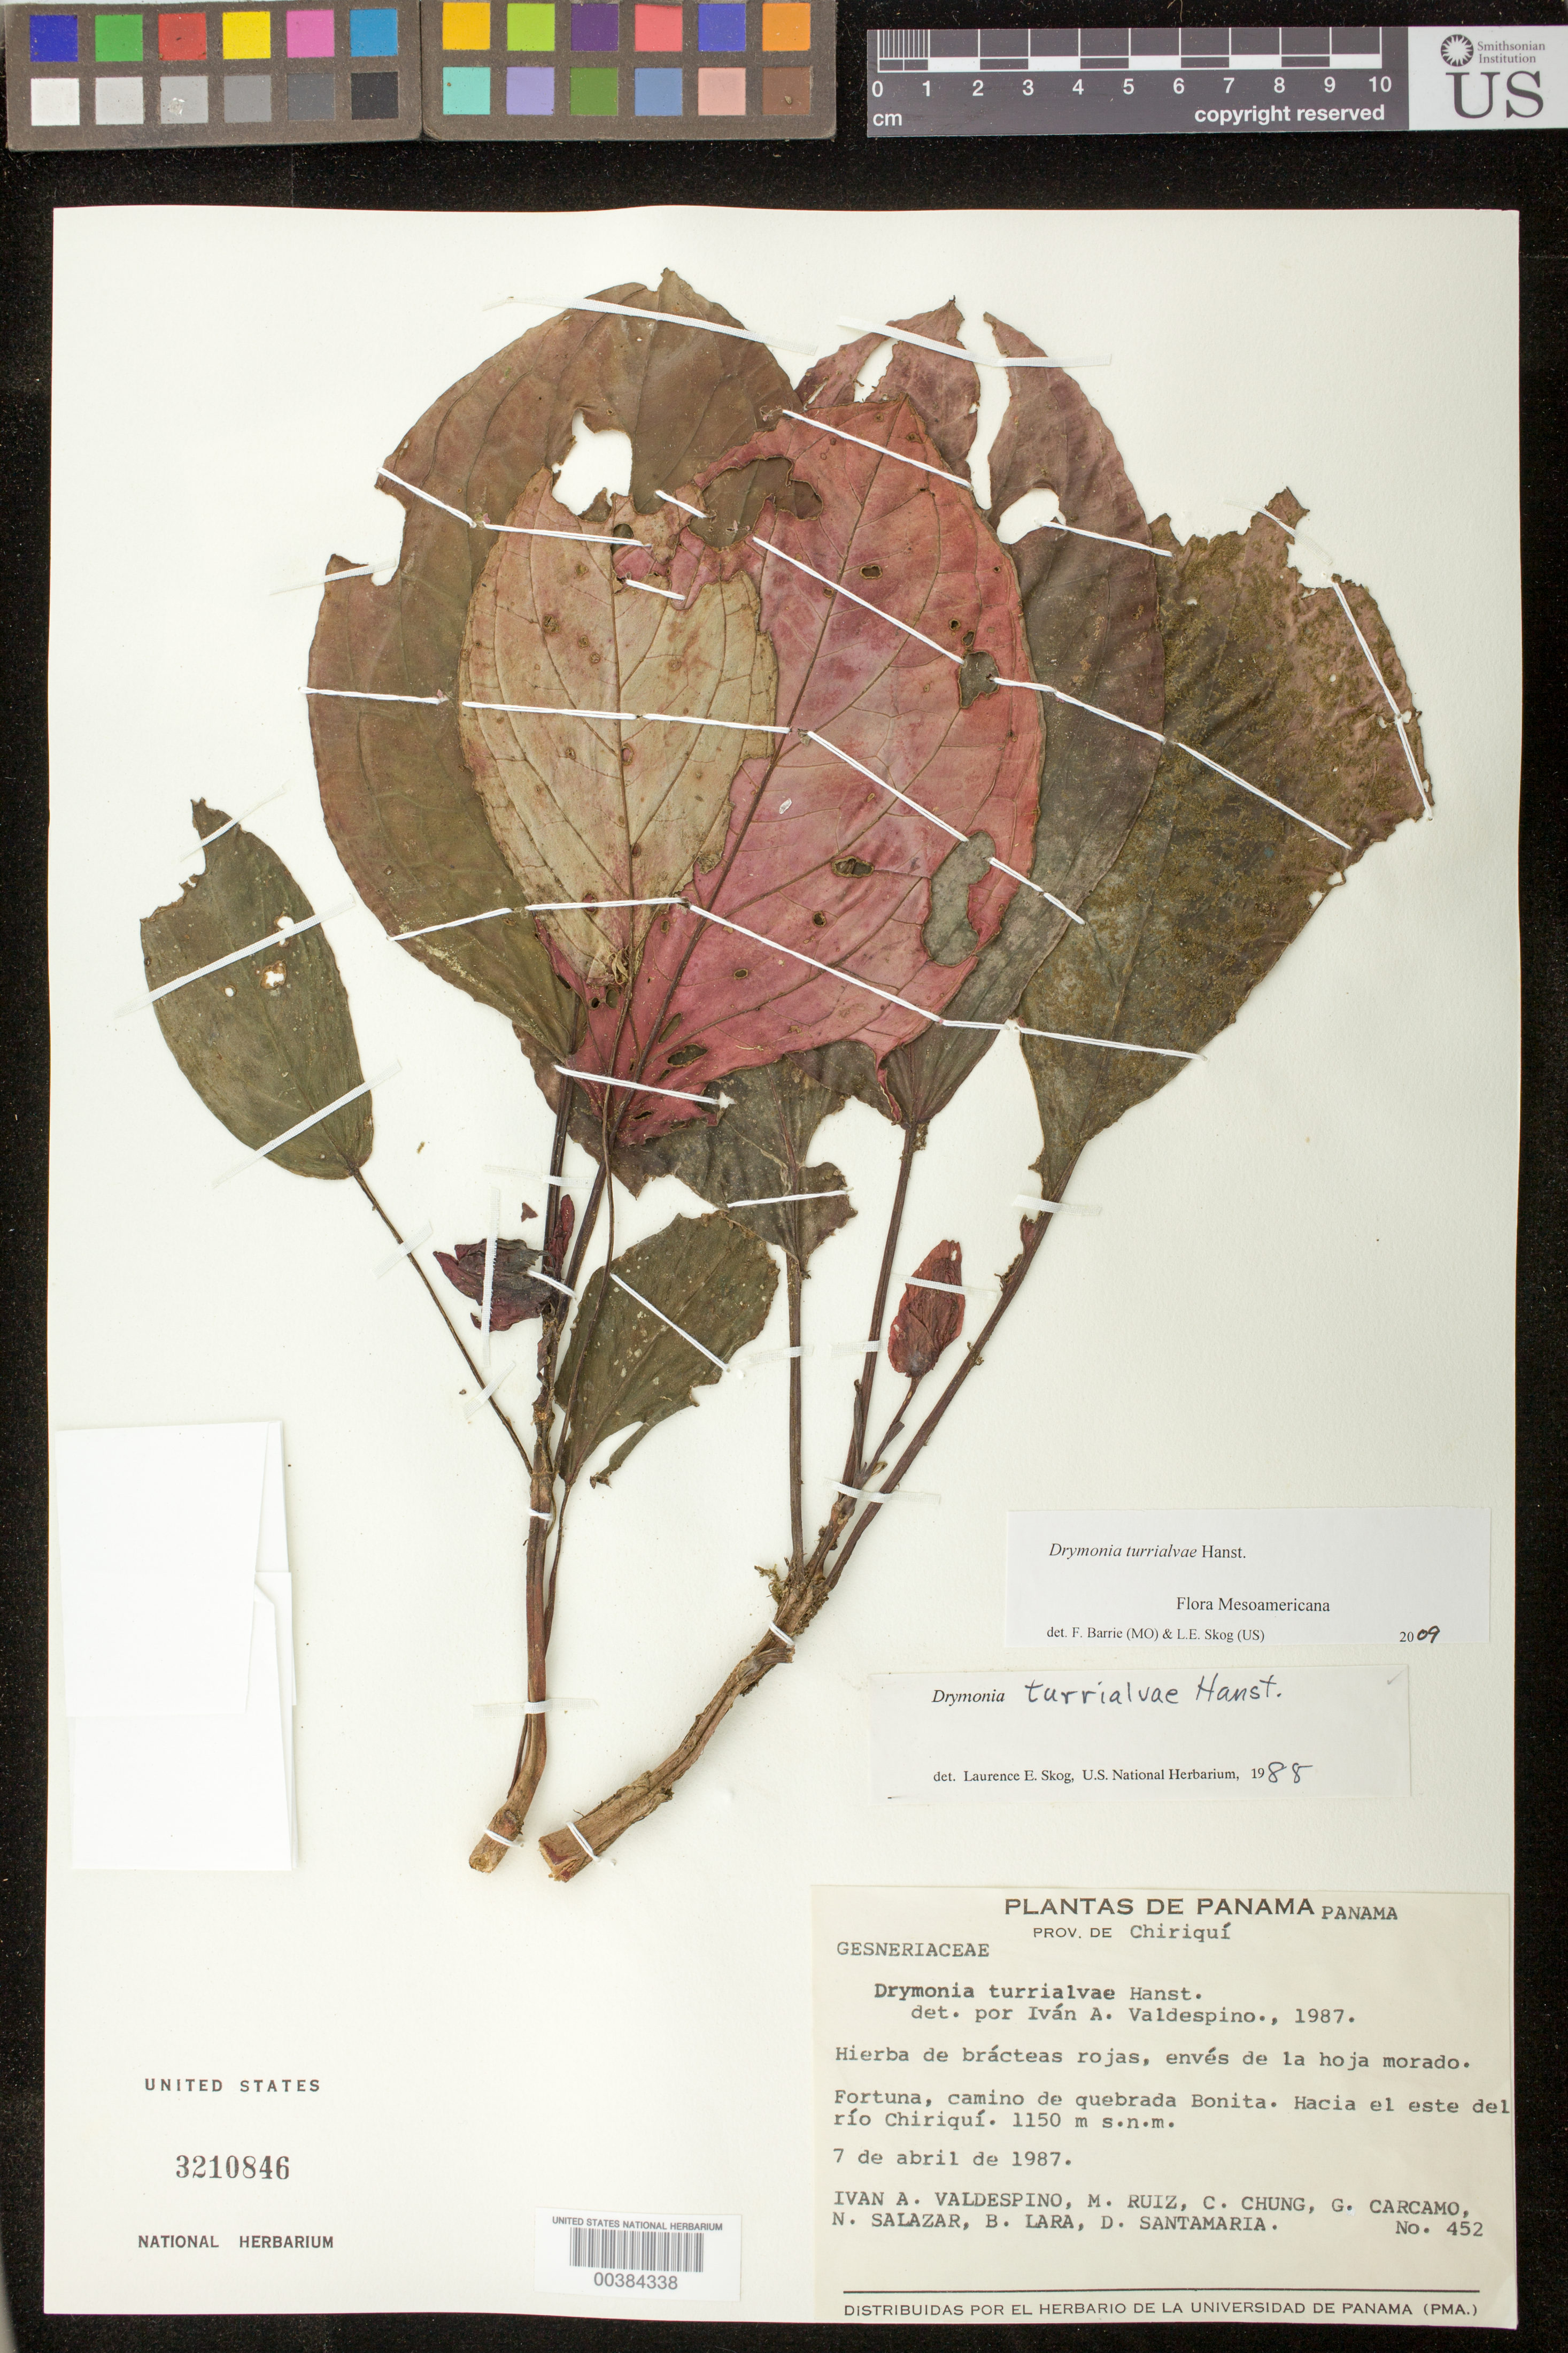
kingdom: Plantae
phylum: Tracheophyta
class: Magnoliopsida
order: Lamiales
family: Gesneriaceae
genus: Drymonia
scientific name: Drymonia turrialvae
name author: Hanst.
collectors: I. A. Valdespino, M. Ruiz, C. Chung, G. Carcamo, N. Salazar & et al.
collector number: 452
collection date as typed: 07 Apr 1987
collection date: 1987-04-07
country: Panama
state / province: Chiriquí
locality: Fortuna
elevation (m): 1150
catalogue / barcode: US 3210846